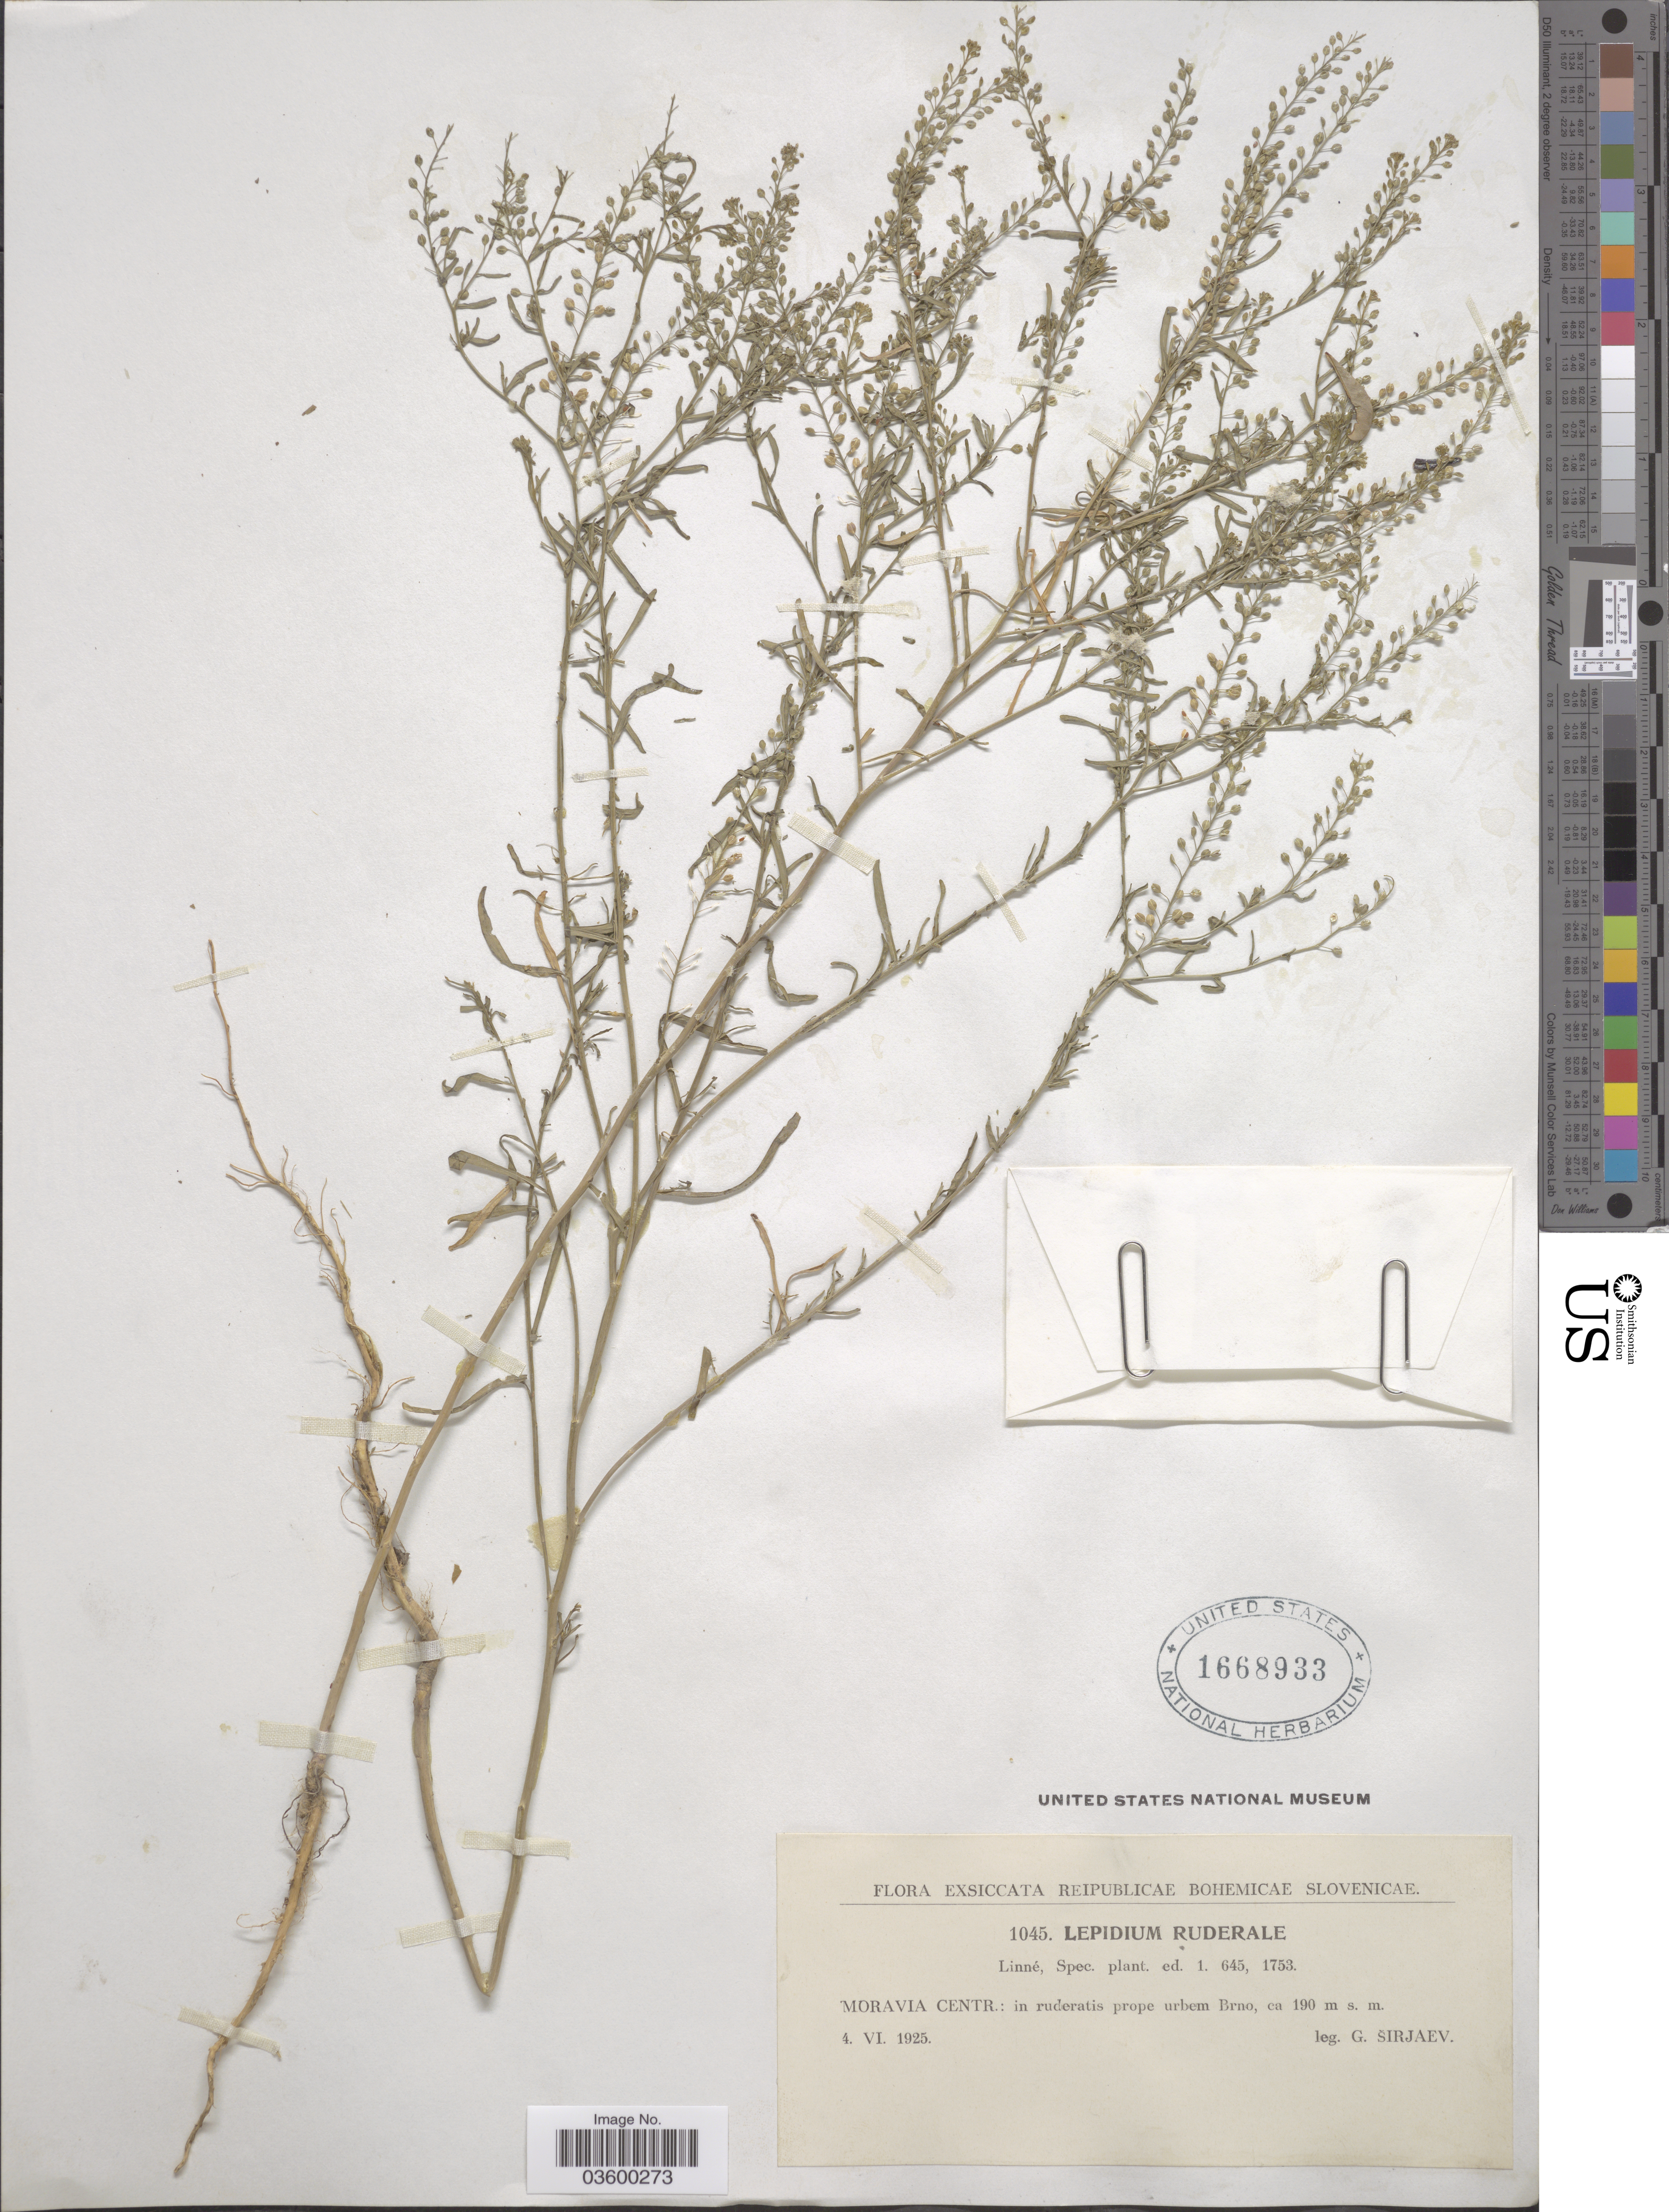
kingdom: Plantae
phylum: Tracheophyta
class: Magnoliopsida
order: Brassicales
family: Brassicaceae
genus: Lepidium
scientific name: Lepidium ruderale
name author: Burm. f.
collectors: G. Sirjaev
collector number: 1045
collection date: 1925-06-04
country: Czechia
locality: Reipublicae Bohemicae Slovenicae. Moravia centr.: in ruderatis prope urbem Brno.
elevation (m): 190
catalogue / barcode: US 1668933